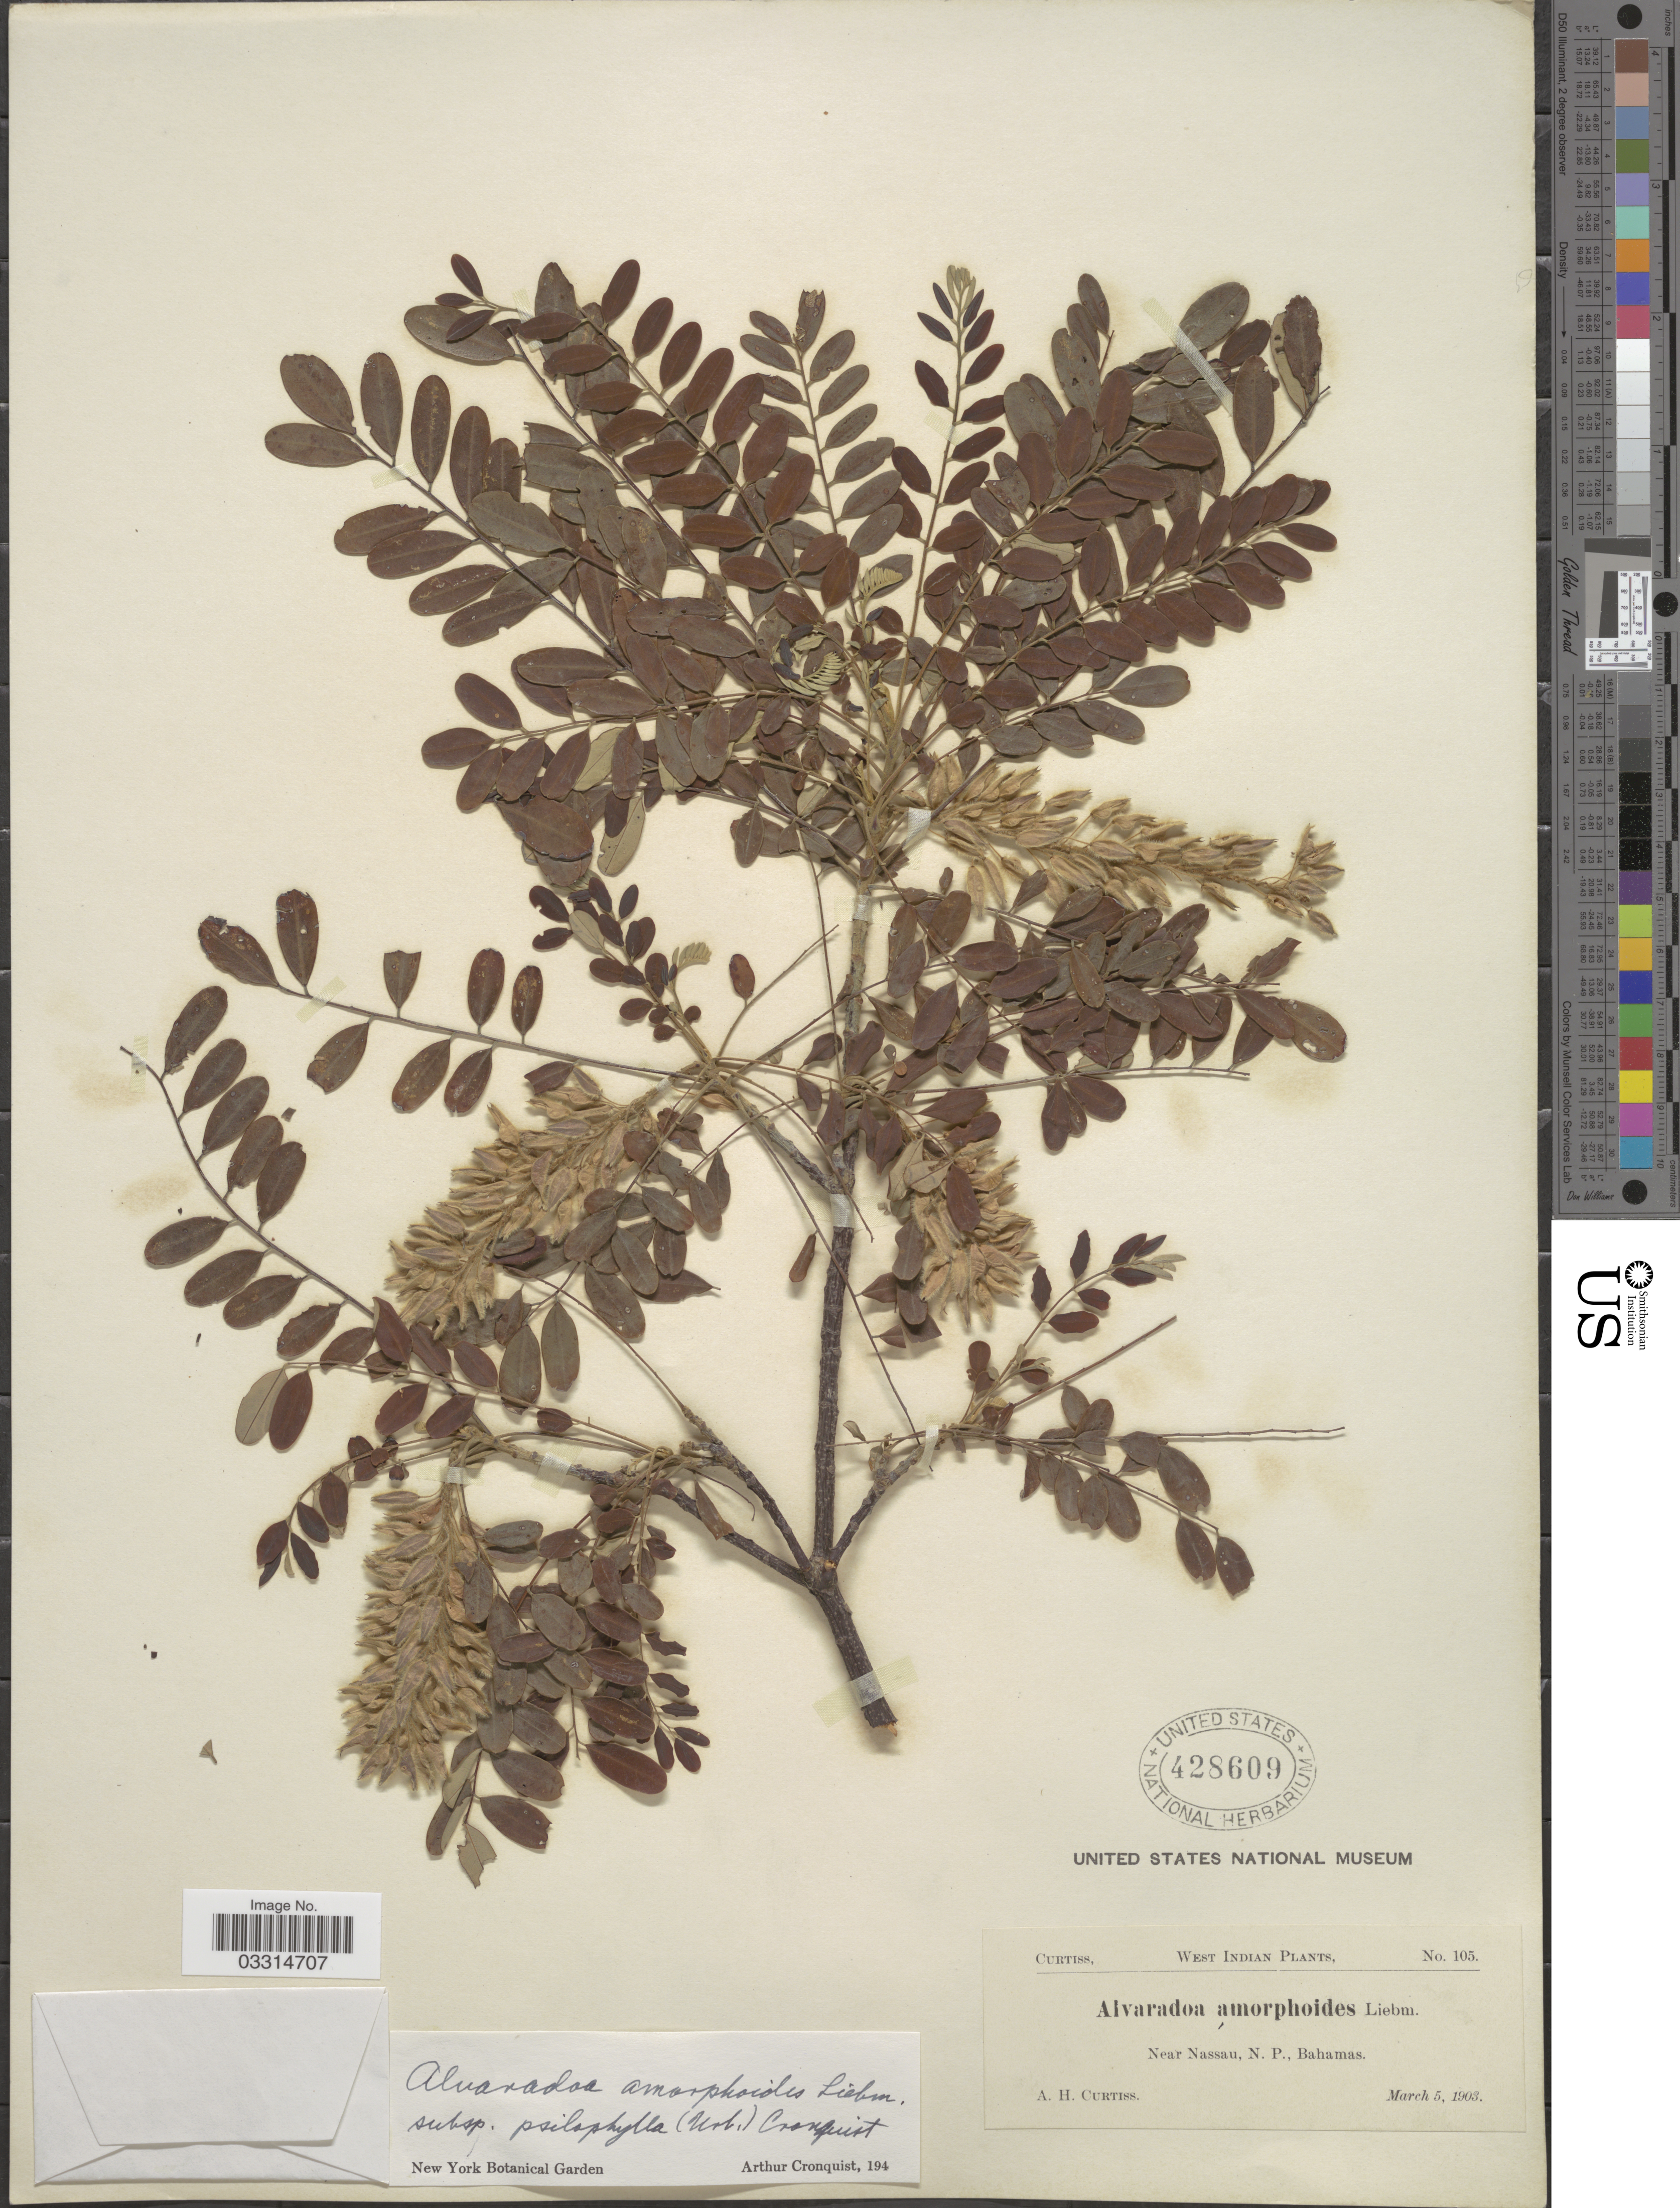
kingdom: Plantae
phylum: Tracheophyta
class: Magnoliopsida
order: Picramniales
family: Picramniaceae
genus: Alvaradoa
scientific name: Alvaradoa amorphoides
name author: Liebm.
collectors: A. H. Curtiss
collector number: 105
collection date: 1903-03-05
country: Bahamas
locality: Near Nassau, N. P. West Indian.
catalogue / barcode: US 428609